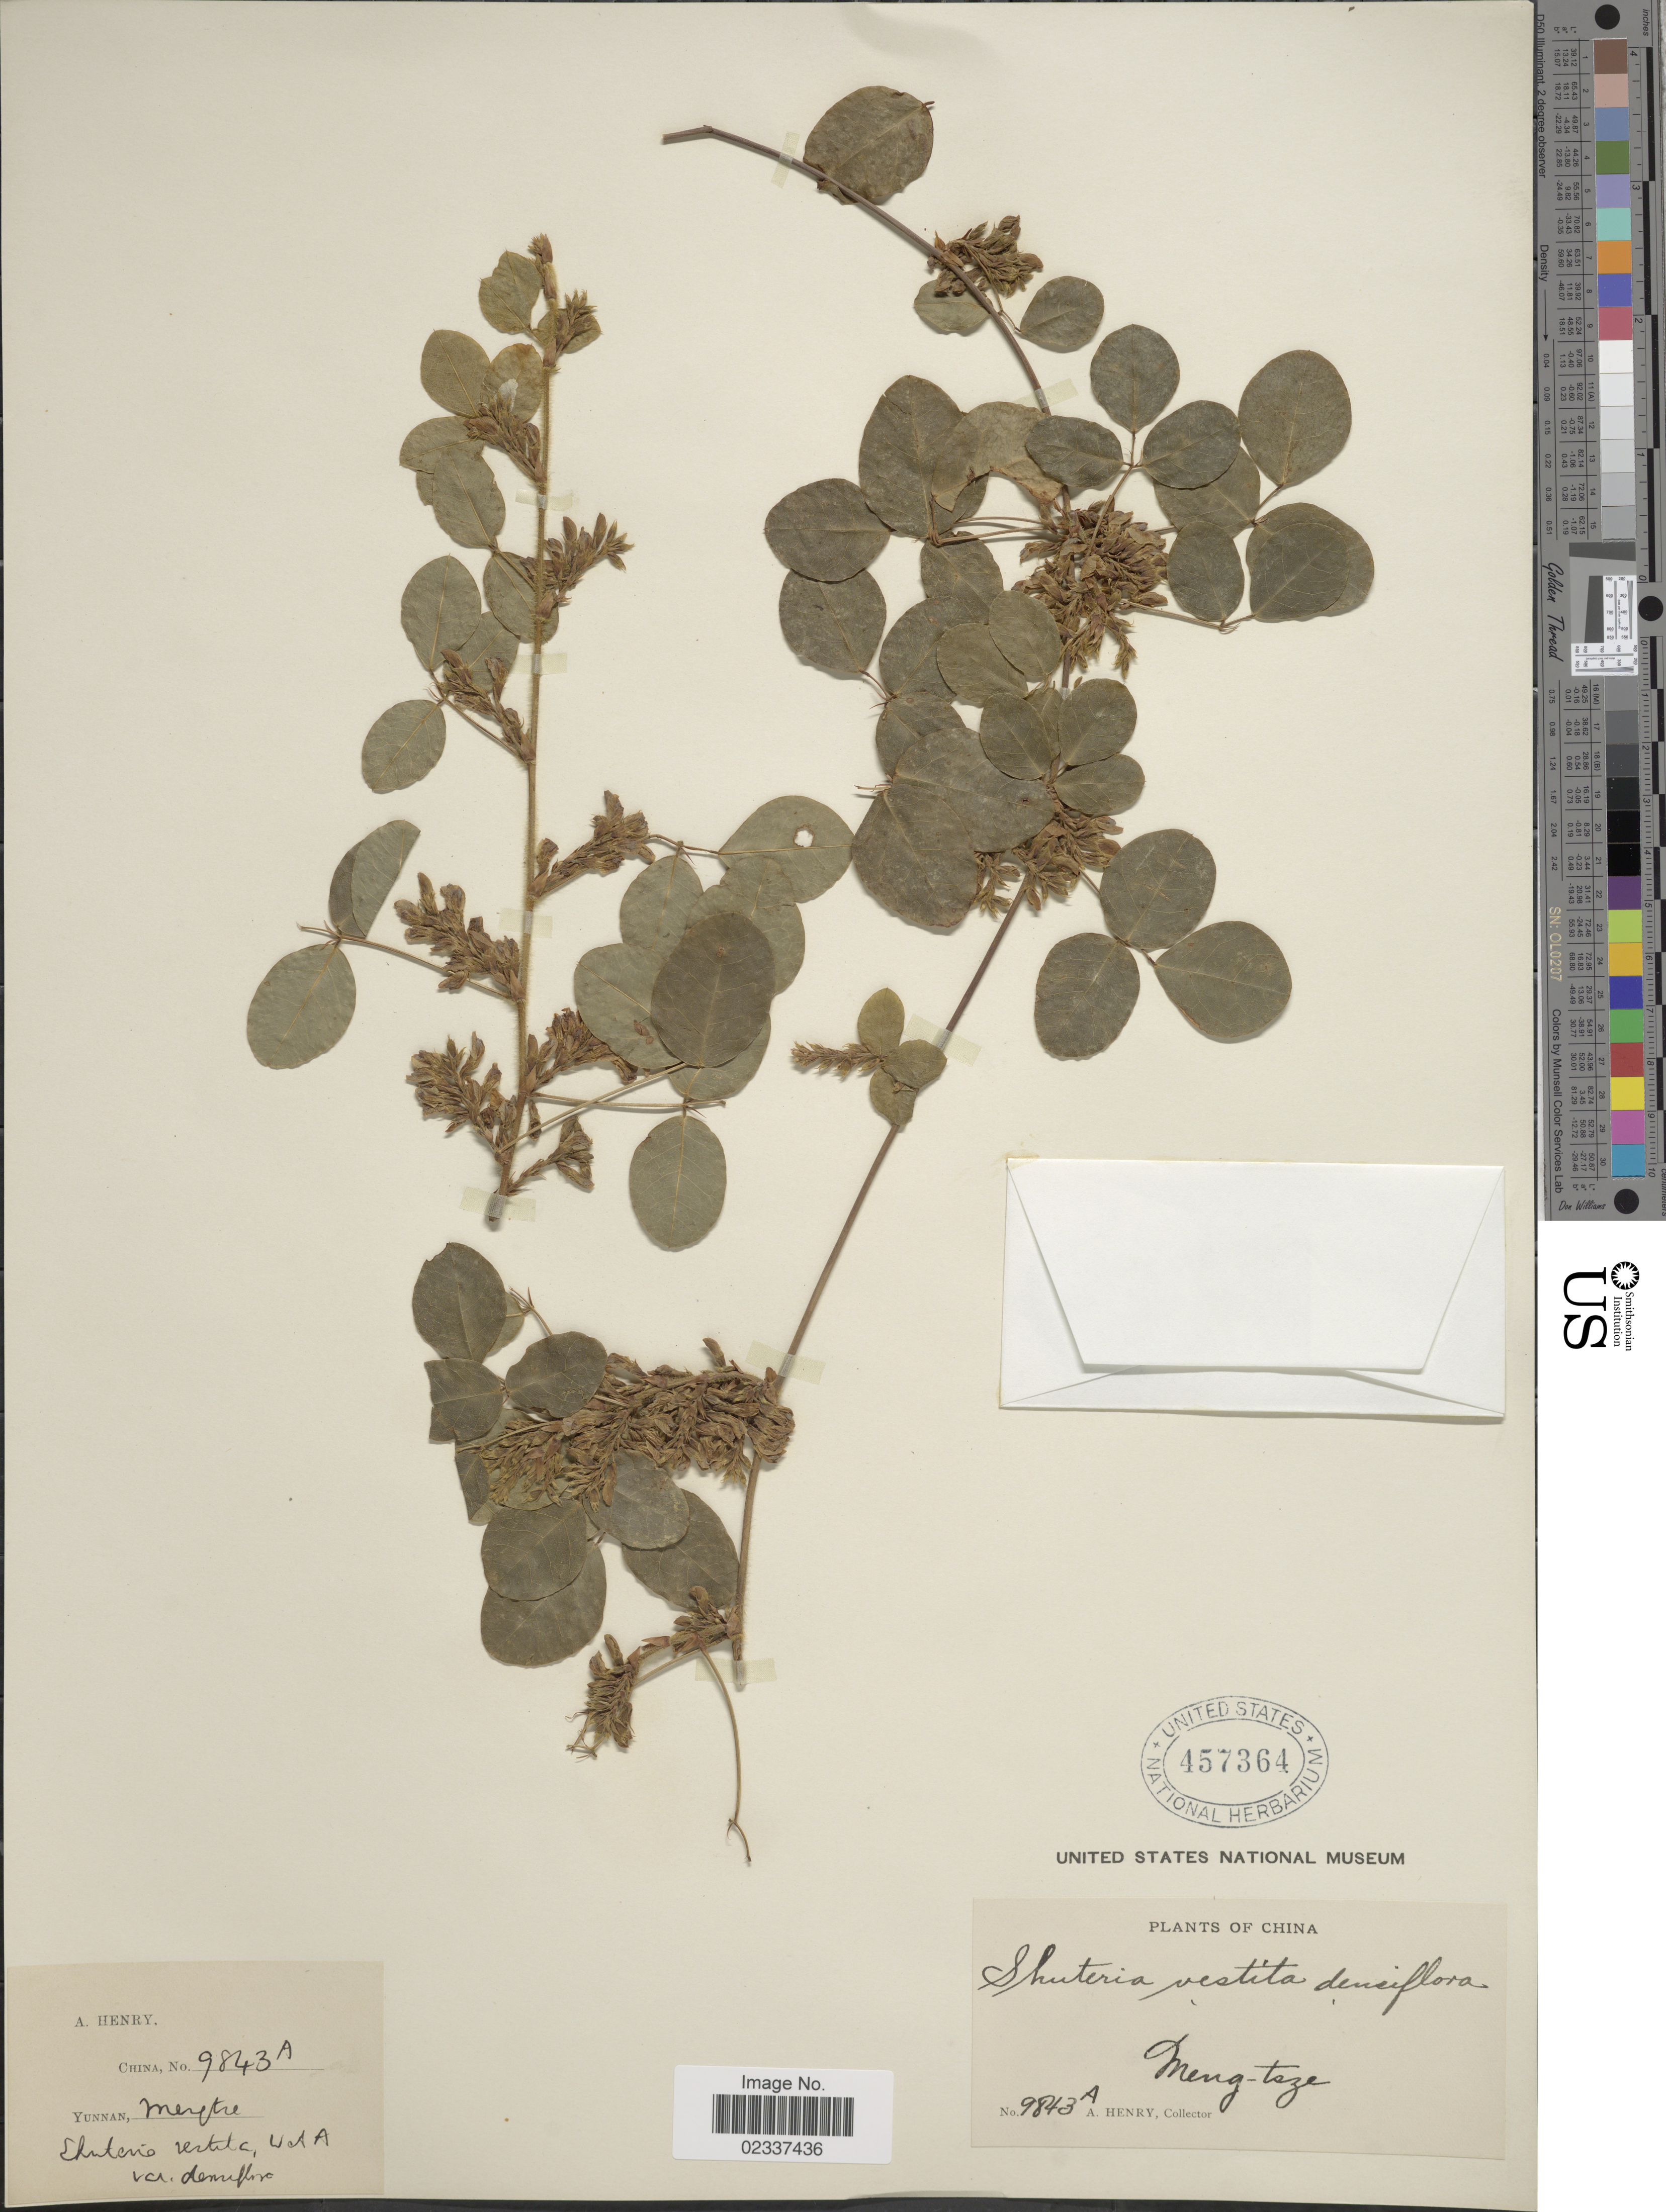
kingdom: Plantae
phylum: Tracheophyta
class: Magnoliopsida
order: Fabales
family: Fabaceae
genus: Shuteria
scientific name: Shuteria vestita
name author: Wight & Arn.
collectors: A. Henry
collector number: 9843 A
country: China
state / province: Yunnan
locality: Yunnan, Mengtze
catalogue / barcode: US 457364